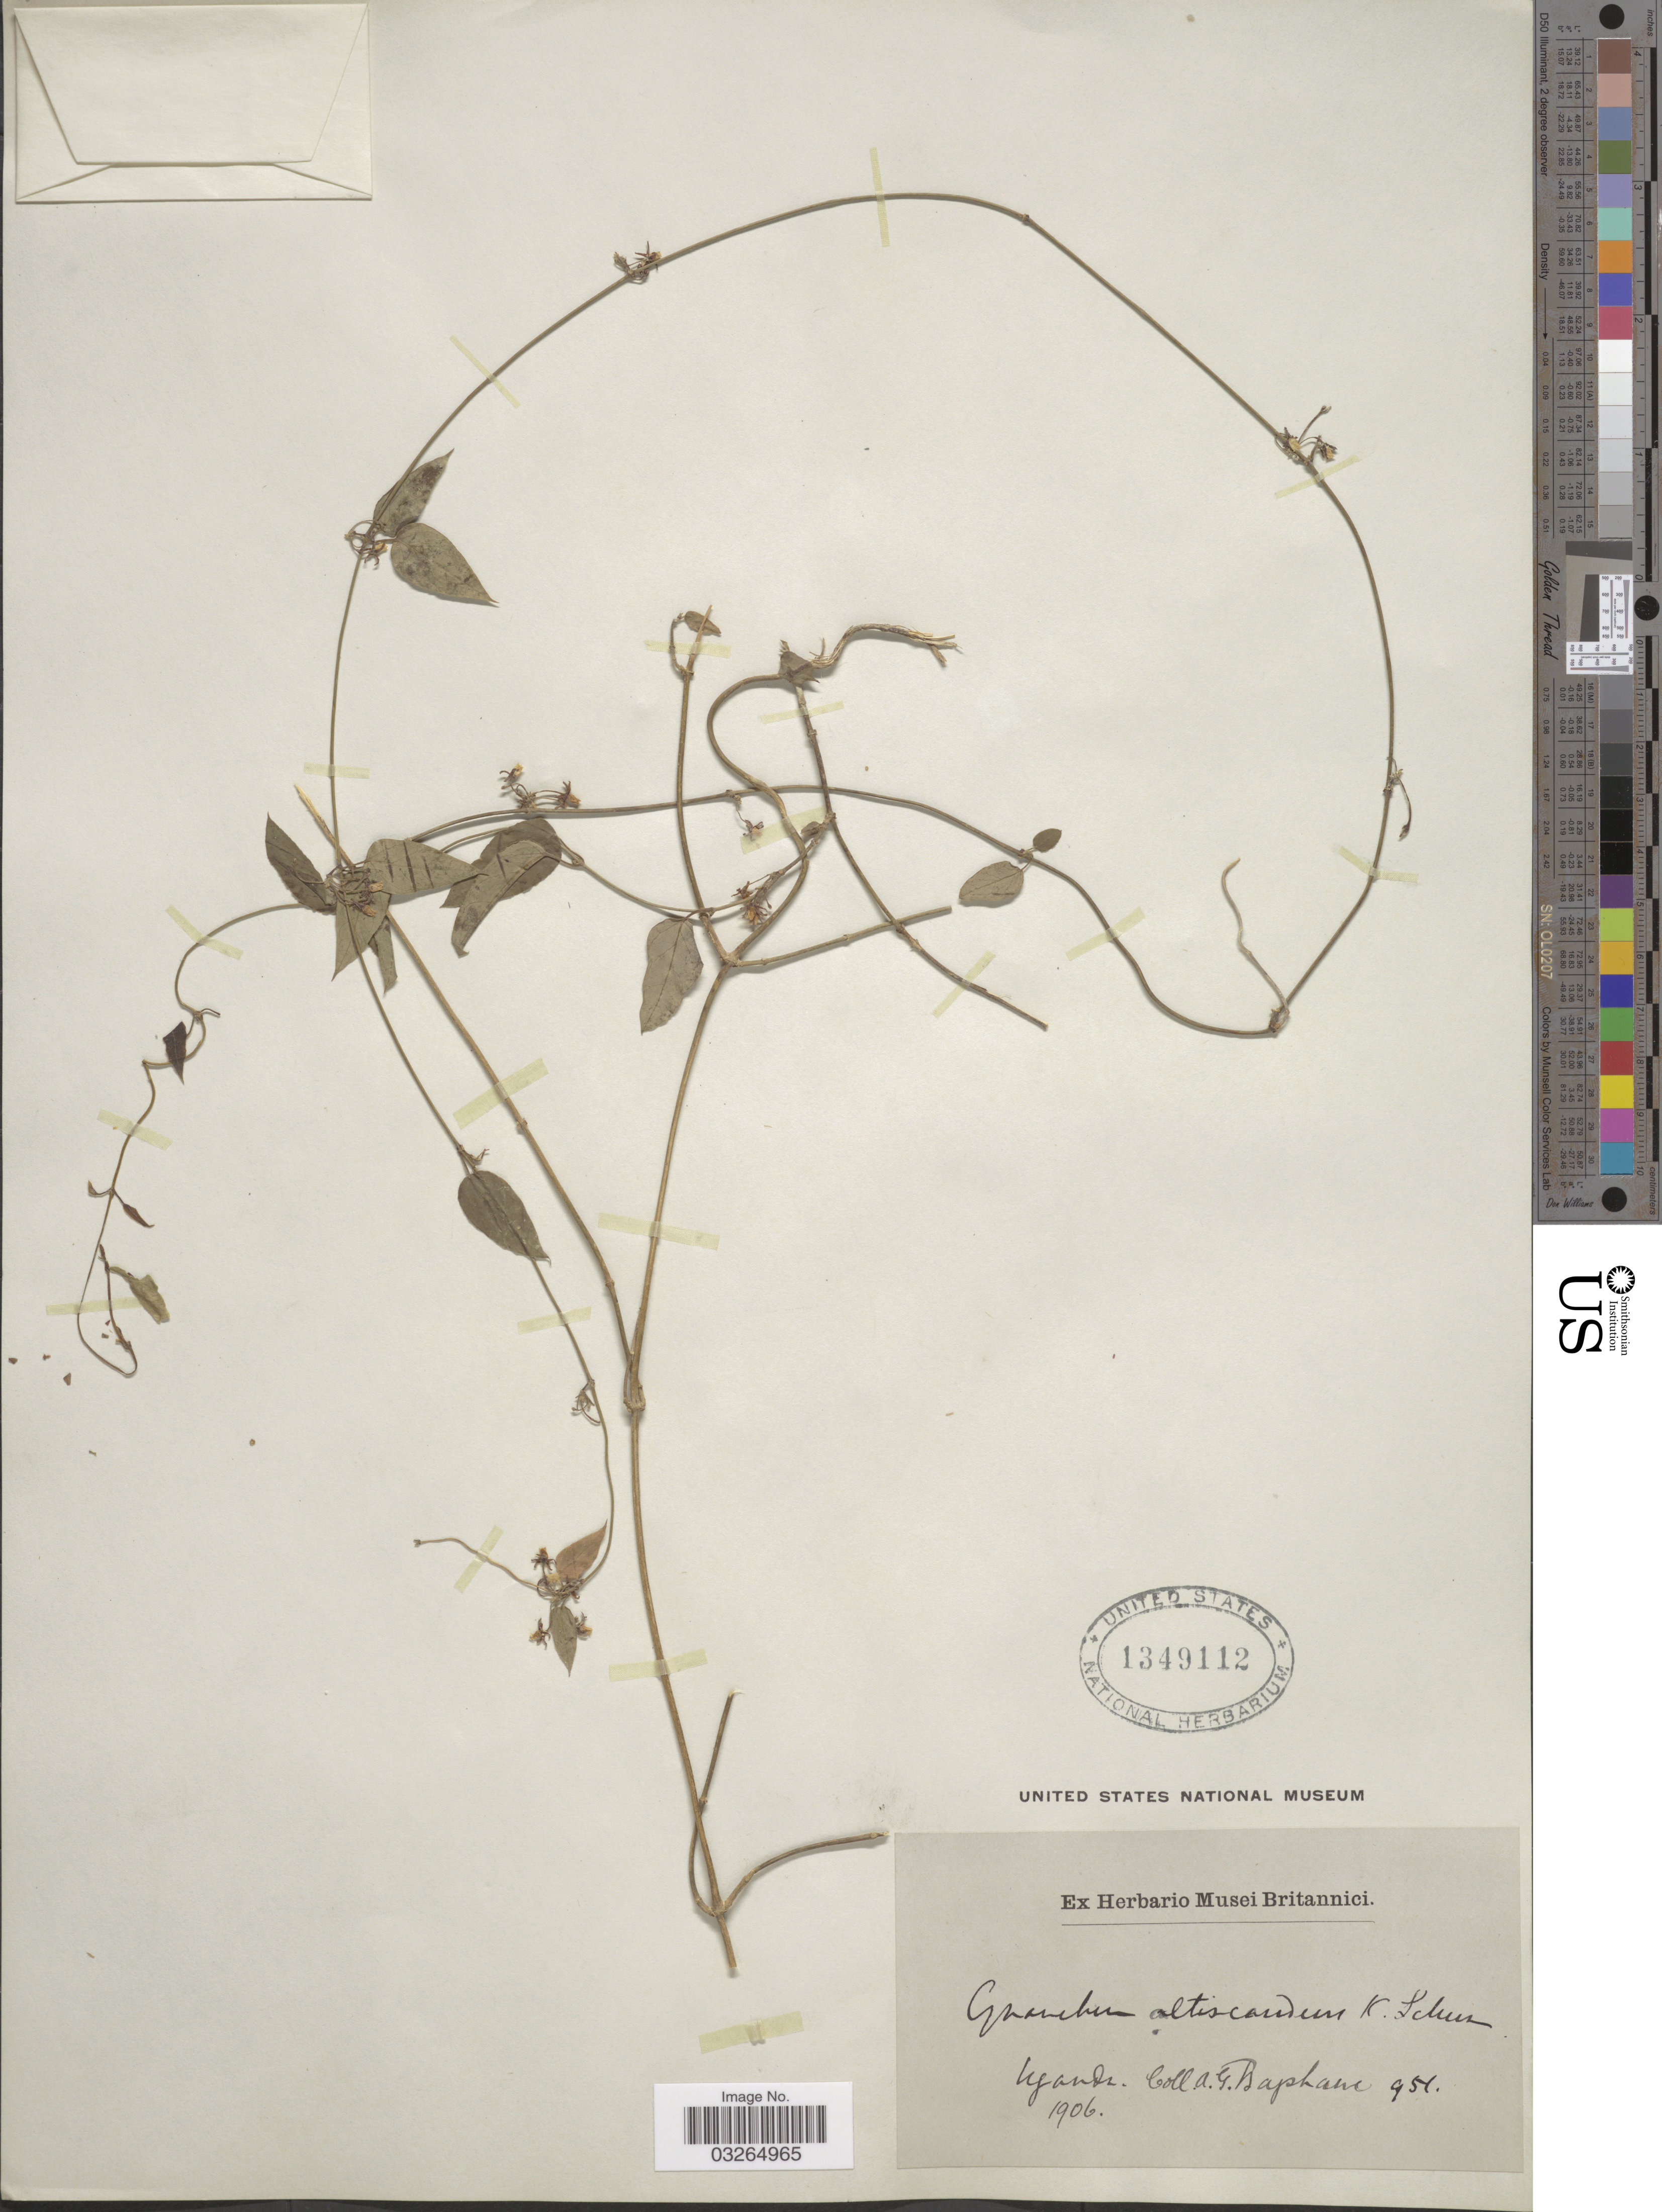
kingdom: Plantae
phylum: Tracheophyta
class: Magnoliopsida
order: Gentianales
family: Apocynaceae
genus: Cynanchum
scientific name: Cynanchum africanum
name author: Hoffmanns.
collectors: A. Bagshawe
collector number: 951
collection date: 1906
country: Uganda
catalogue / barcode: US 1349112